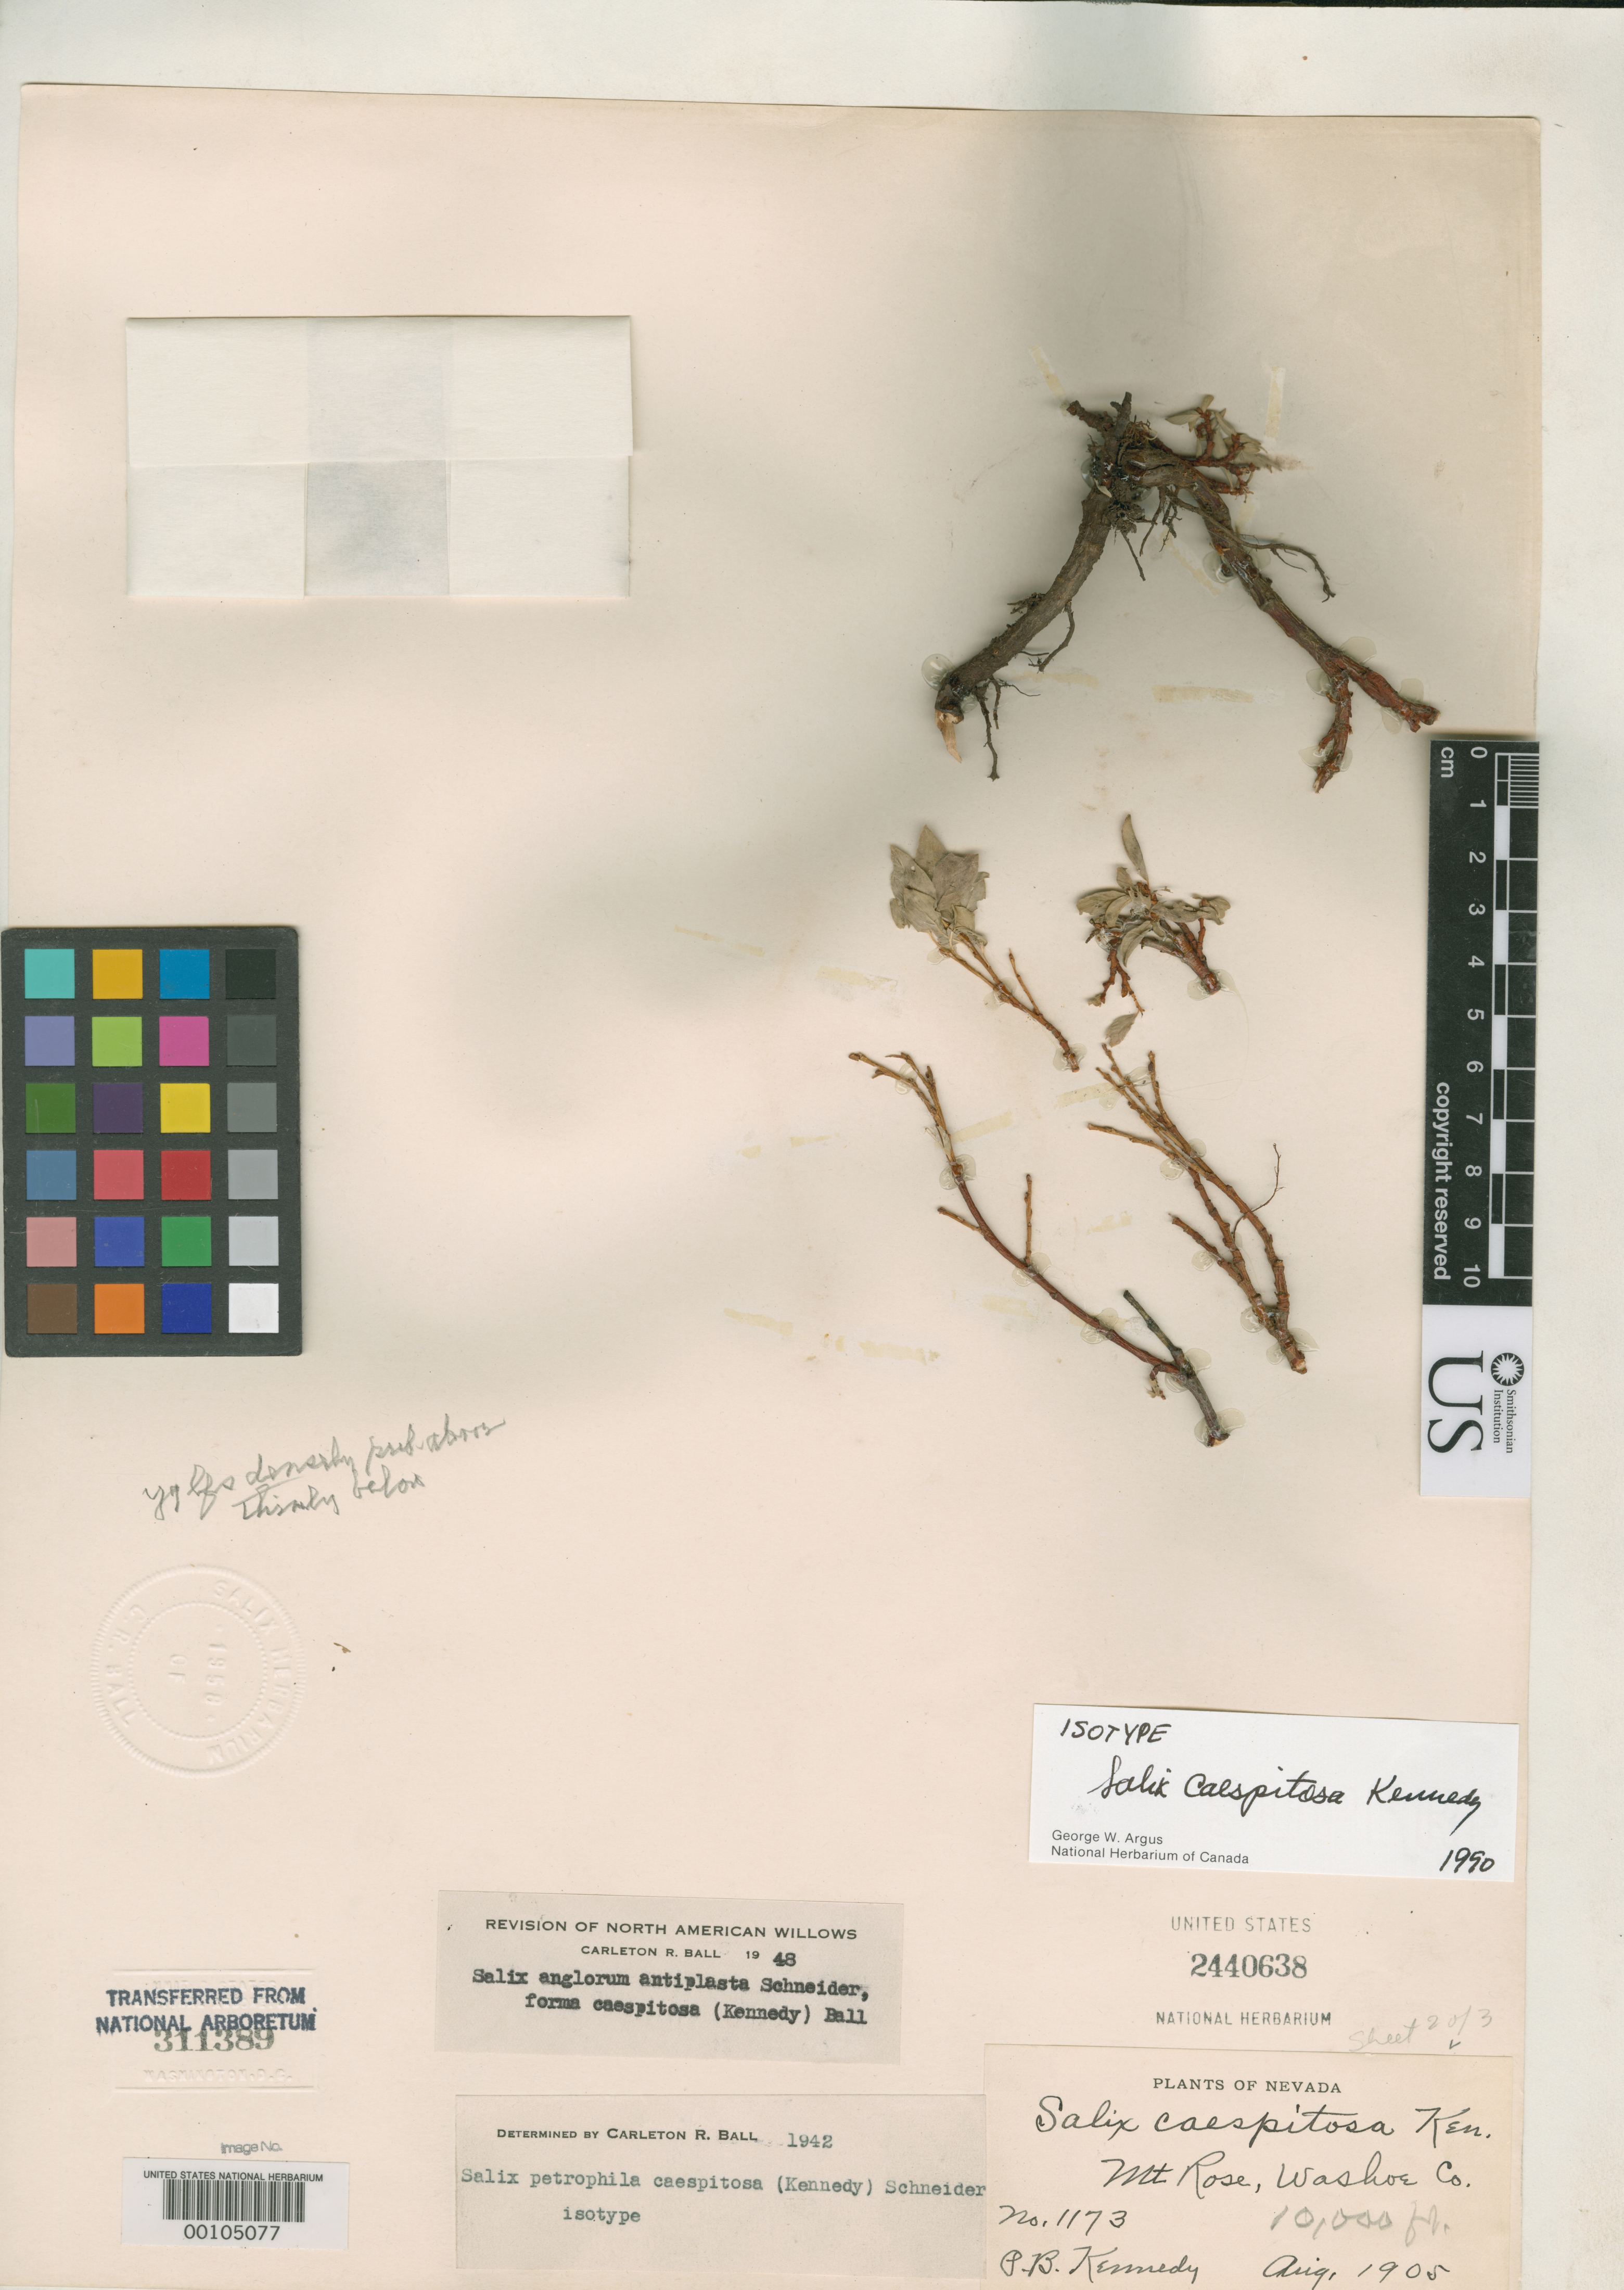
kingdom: Plantae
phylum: Tracheophyta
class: Magnoliopsida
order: Malpighiales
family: Salicaceae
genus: Salix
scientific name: Salix caespitosa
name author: P.B. Kenn.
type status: Isotype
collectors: P. B. Kennedy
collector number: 1173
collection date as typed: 17 Aug 1905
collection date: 1905-08-17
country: United States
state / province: Nevada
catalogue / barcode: US 2440638